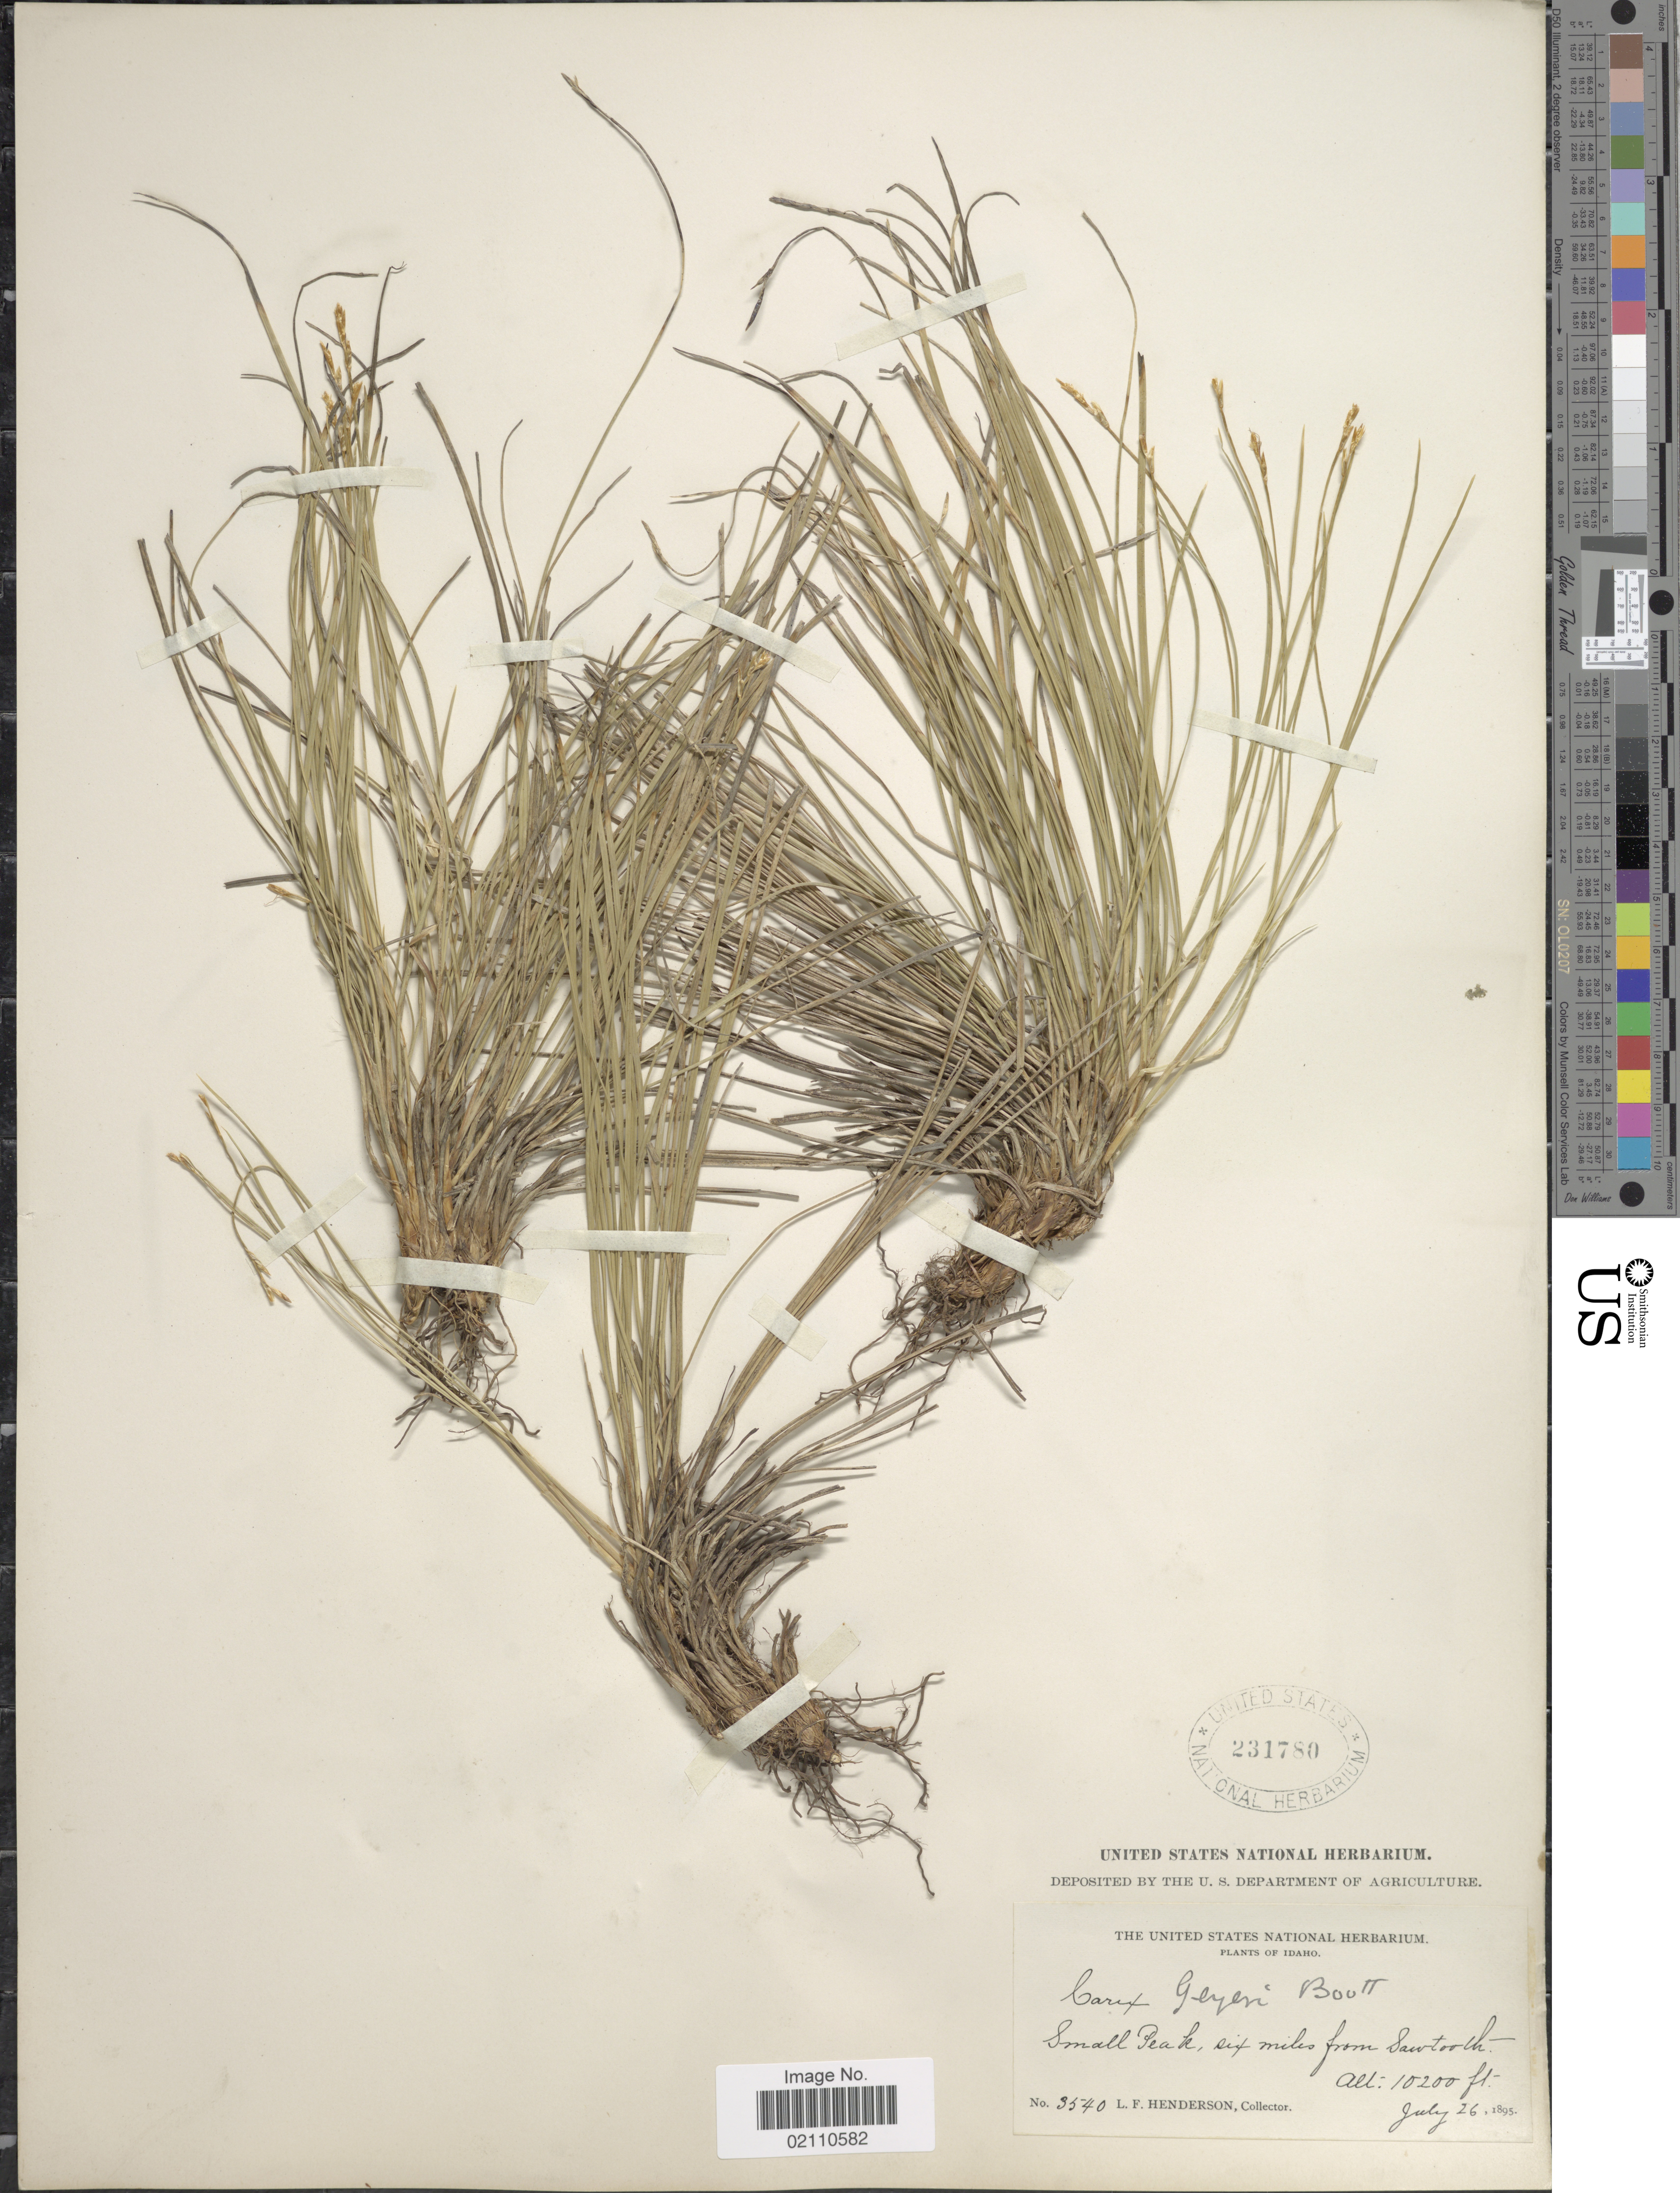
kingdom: Plantae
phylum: Tracheophyta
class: Liliopsida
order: Poales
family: Cyperaceae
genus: Carex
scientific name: Carex geyeri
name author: Boott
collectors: L. Henderson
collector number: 3540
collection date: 1895-07-26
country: United States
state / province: Idaho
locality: Small peak, six miles from Sawtooth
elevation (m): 3109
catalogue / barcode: US 231780